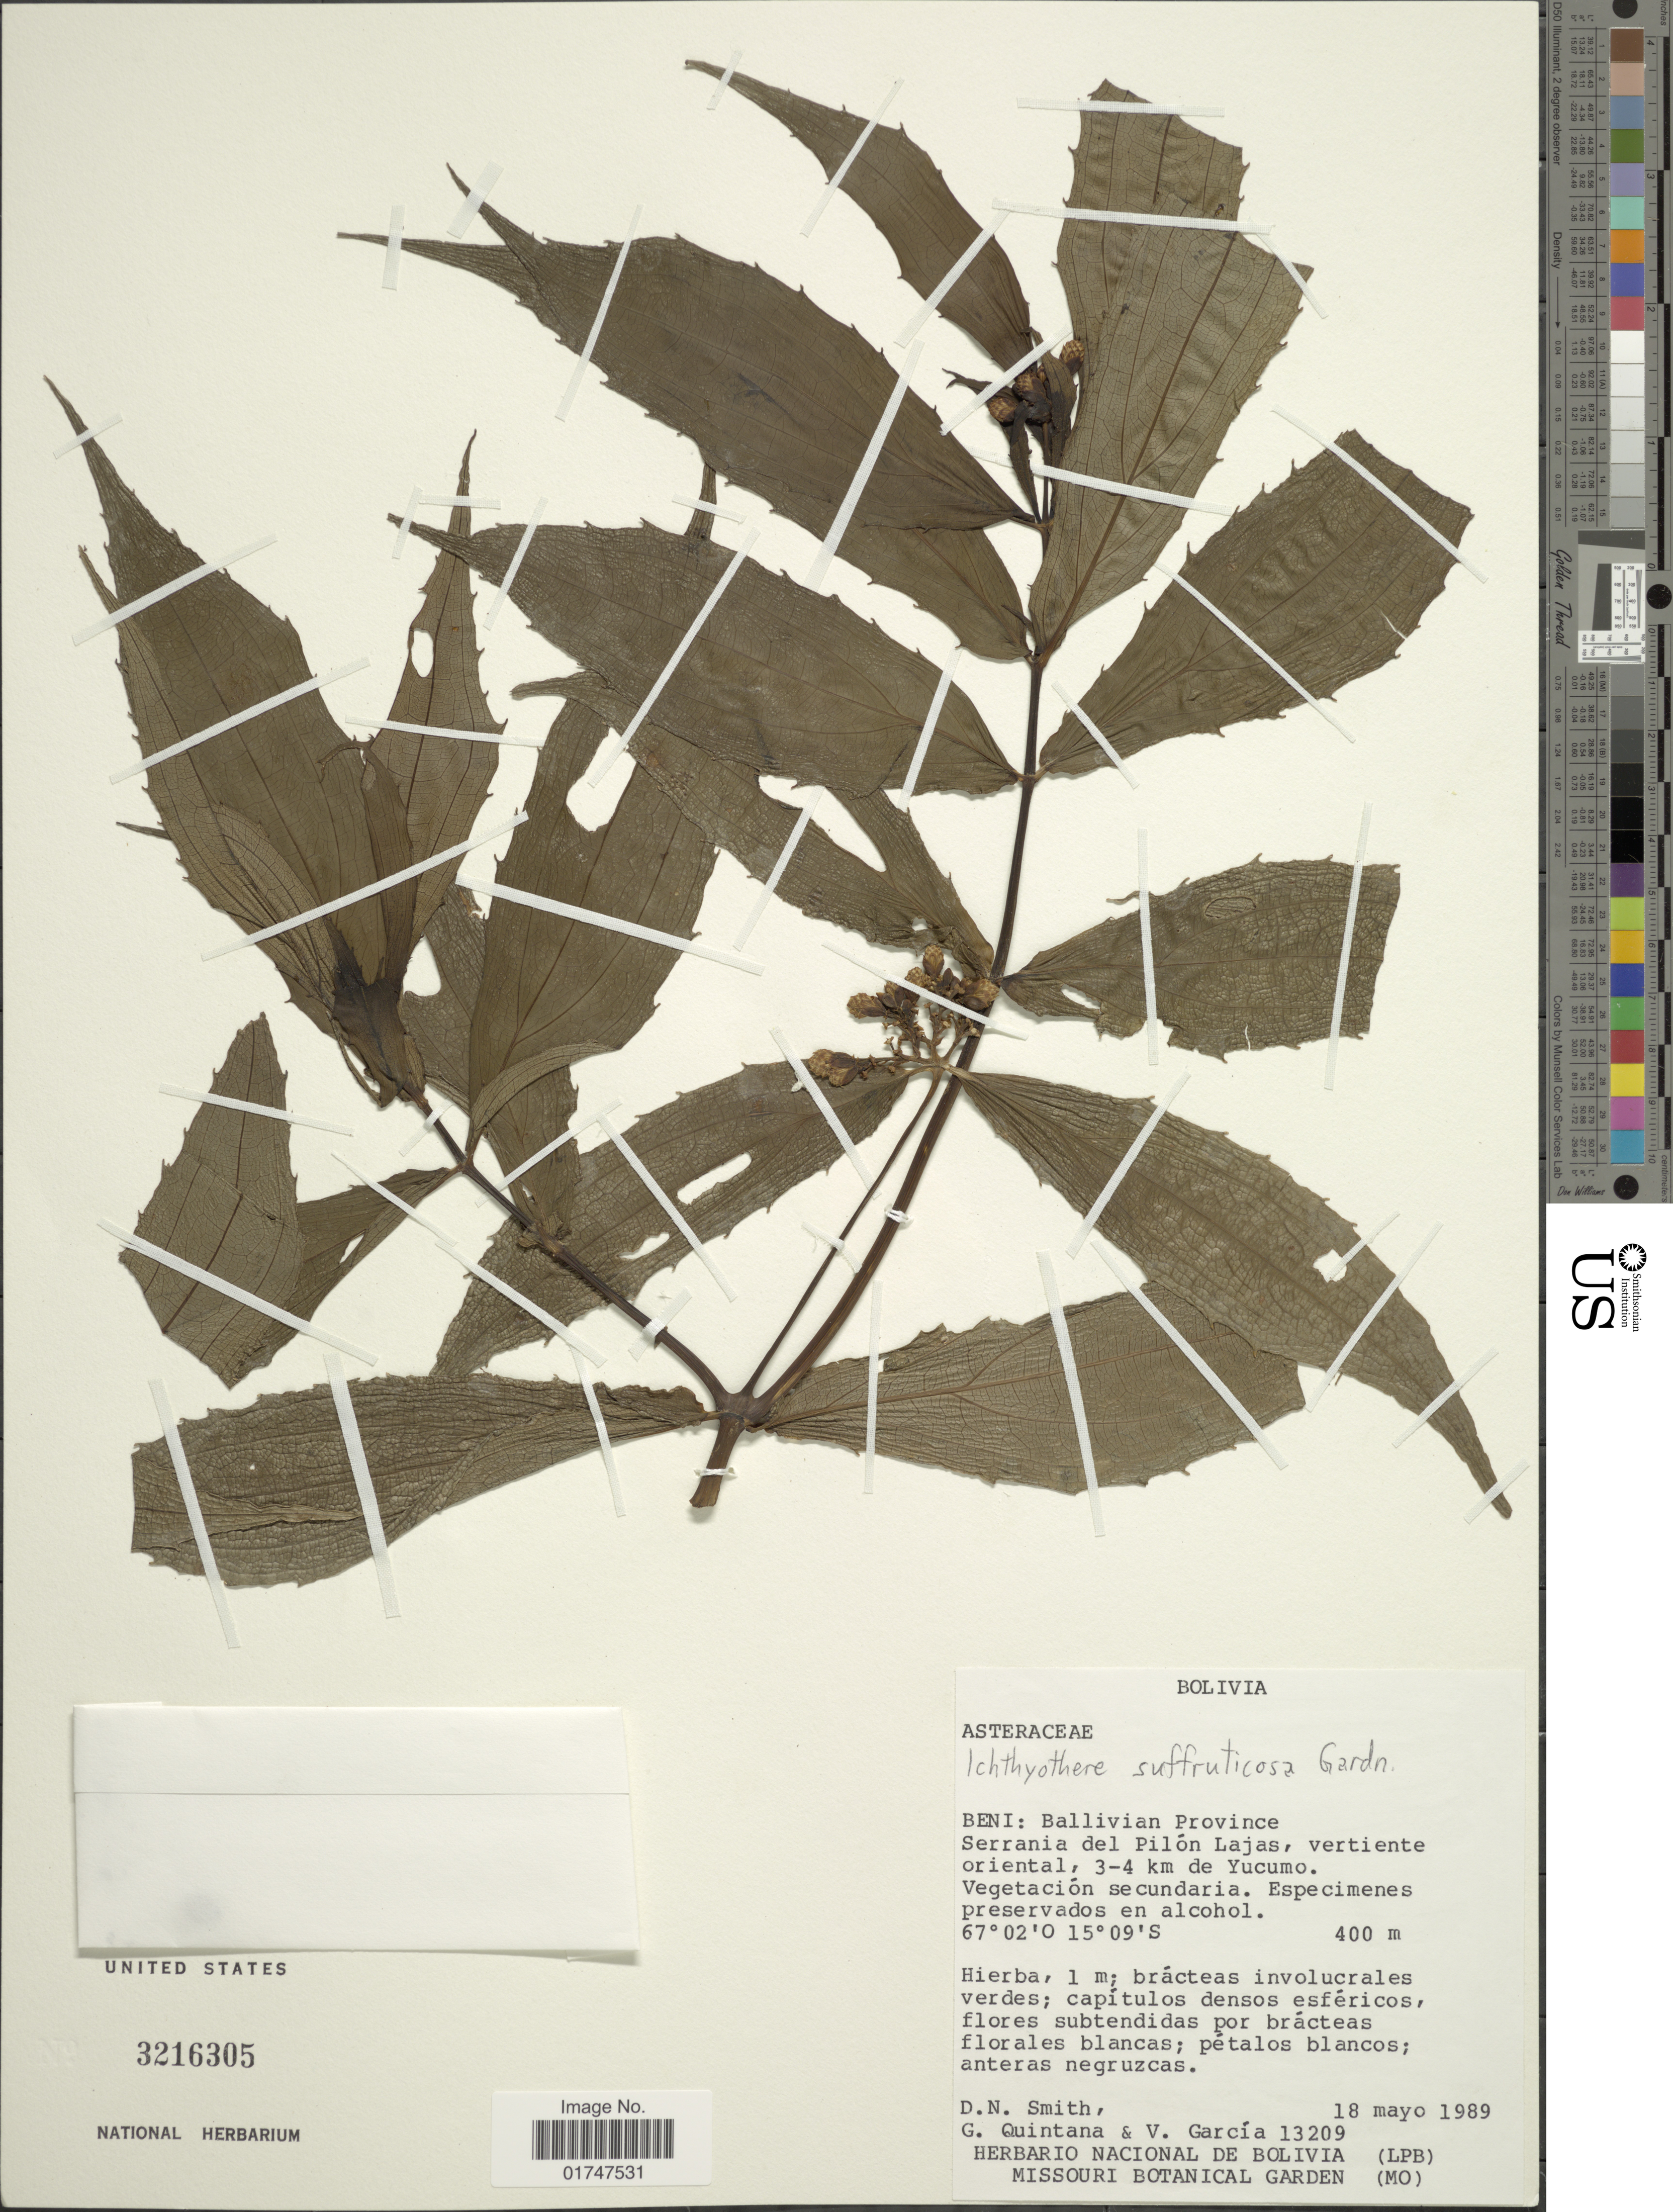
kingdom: Plantae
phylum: Tracheophyta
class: Magnoliopsida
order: Asterales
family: Asteraceae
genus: Ichthyothere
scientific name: Ichthyothere suffruticosa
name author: Gardner in Fielding & Gardner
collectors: D. Smith, G. Quintana & V. Garcia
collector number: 13209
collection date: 1989-05-18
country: Bolivia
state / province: Beni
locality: Beni: Ballivian Province. Serrania del Pilón Lajas, vertiente oriental, 3-4 km de Yucumo.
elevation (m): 400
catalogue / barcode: US 3216305